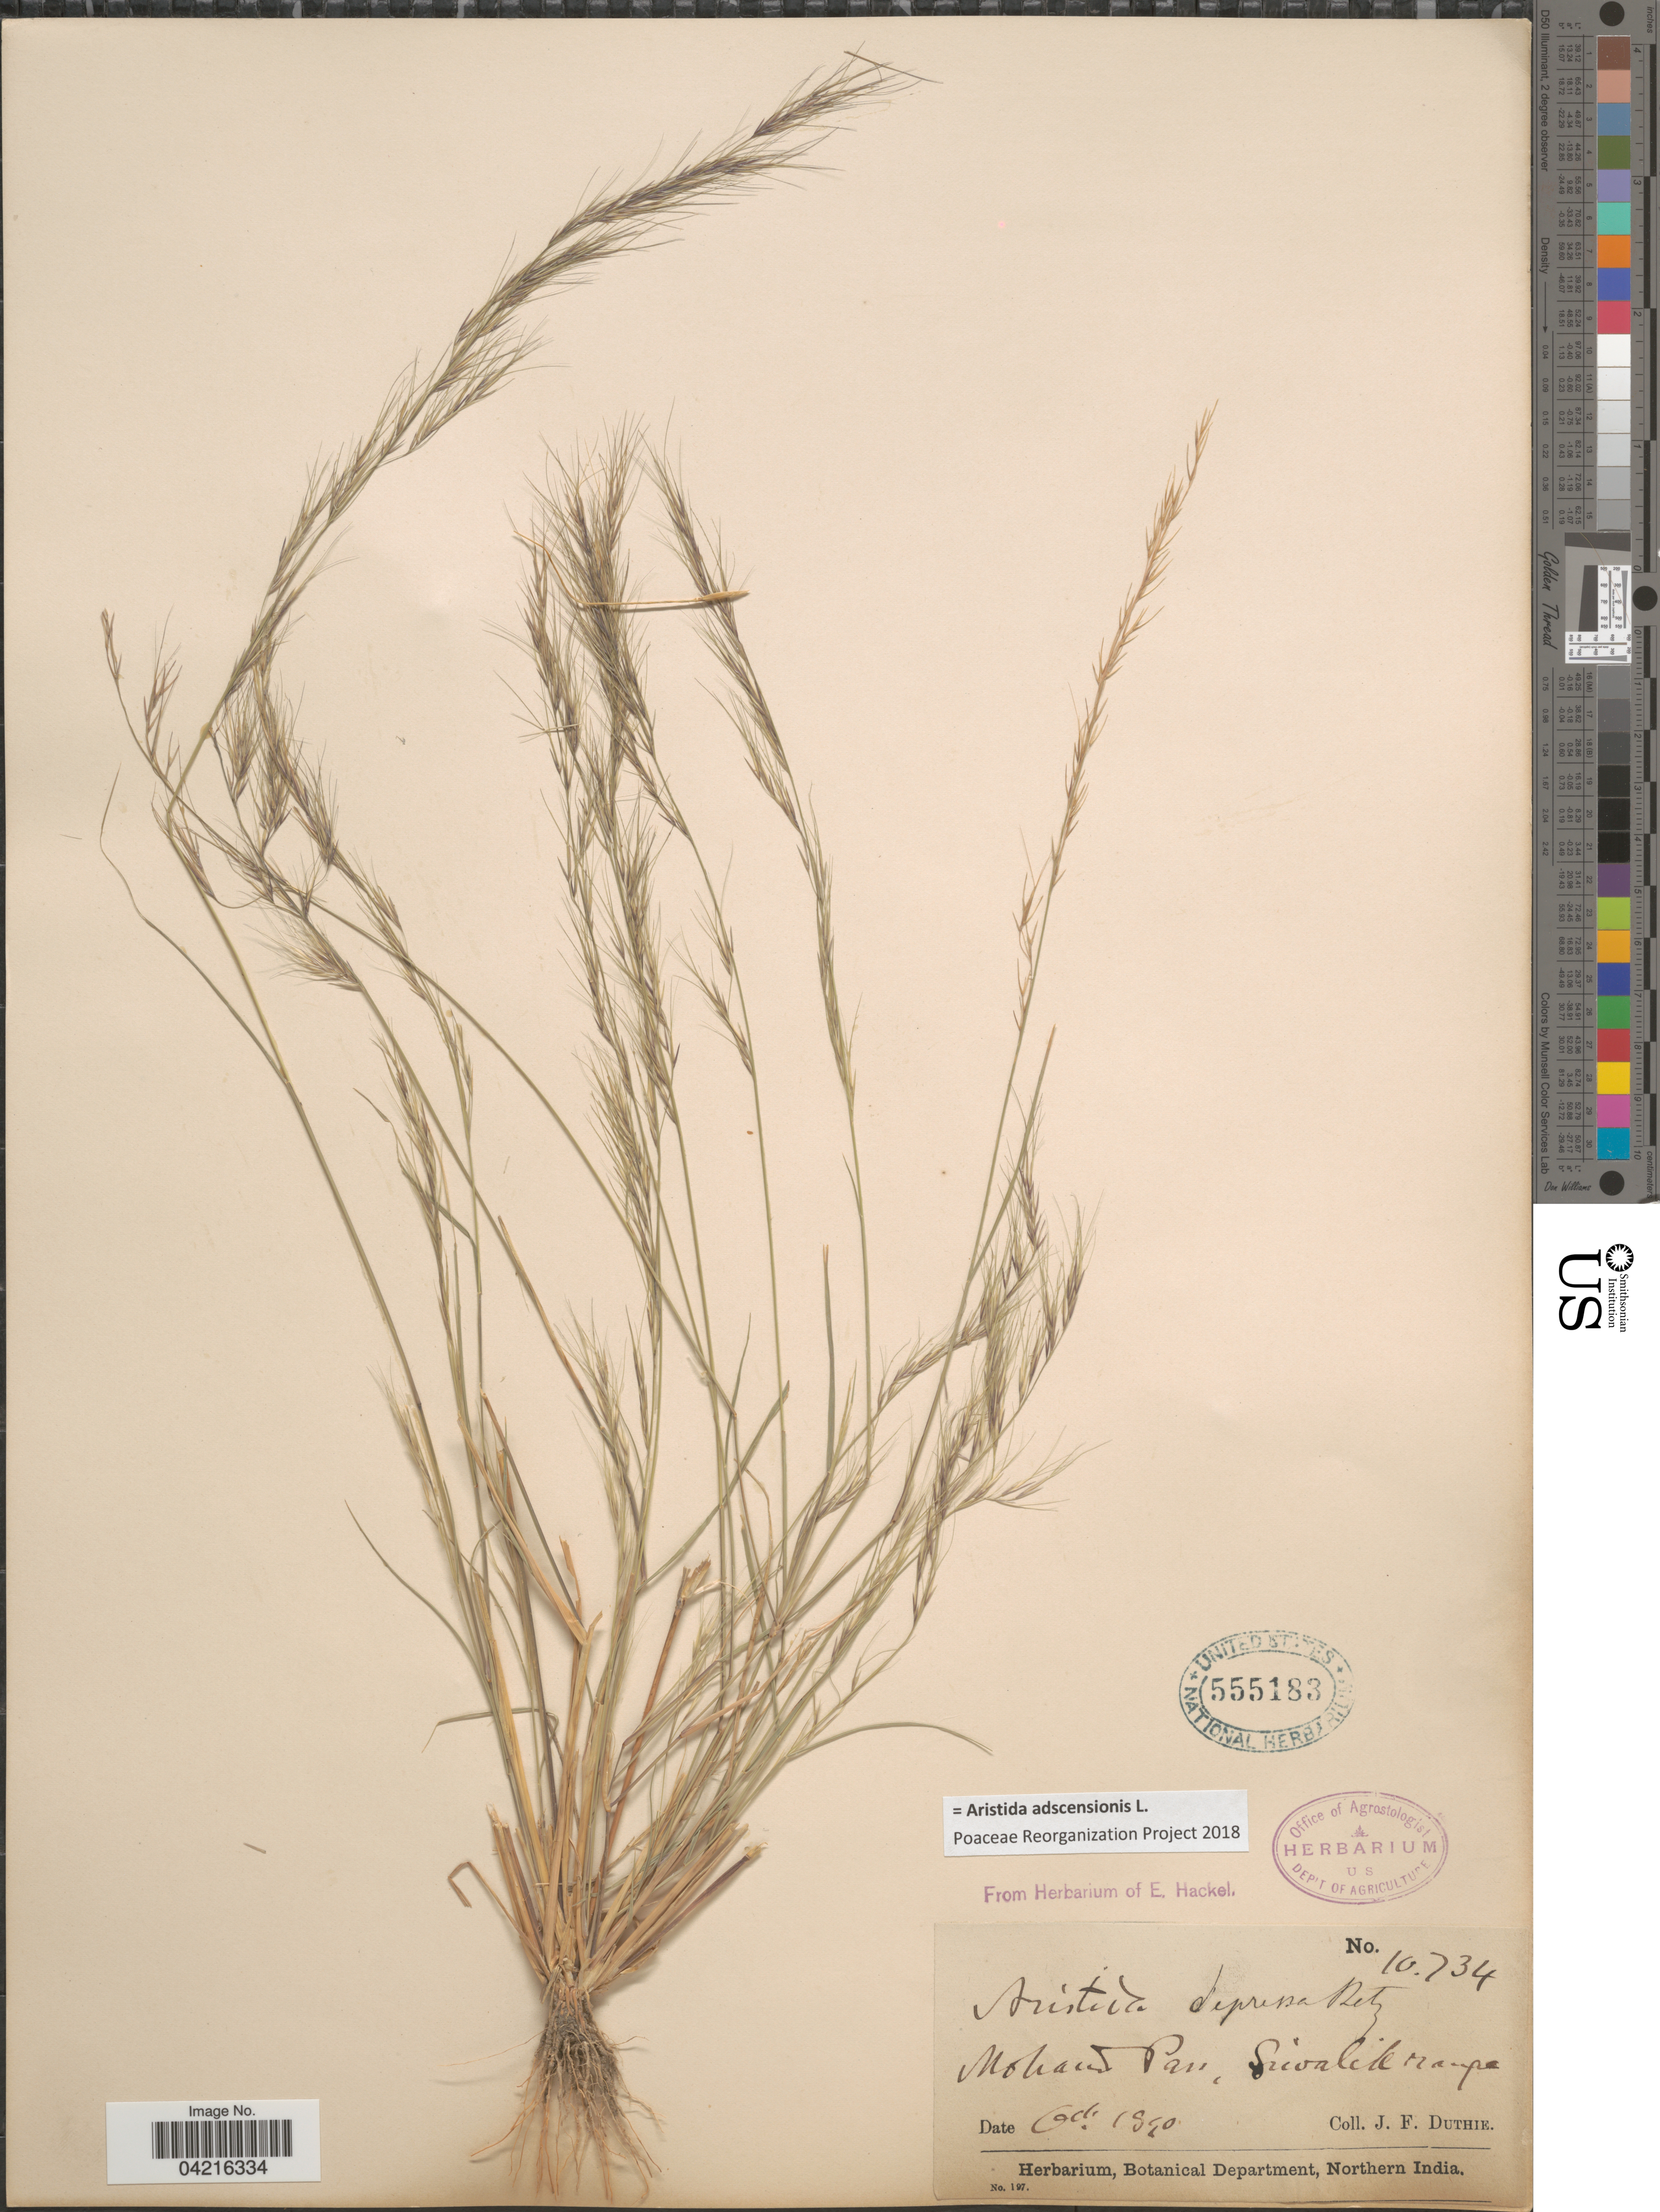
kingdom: Plantae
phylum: Tracheophyta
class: Liliopsida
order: Poales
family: Poaceae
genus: Aristida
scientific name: Aristida adscensionis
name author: L.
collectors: J. F. Duthie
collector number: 10734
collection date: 1890-10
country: India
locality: Mohand Pan, Sivalik range.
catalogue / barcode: US 555183